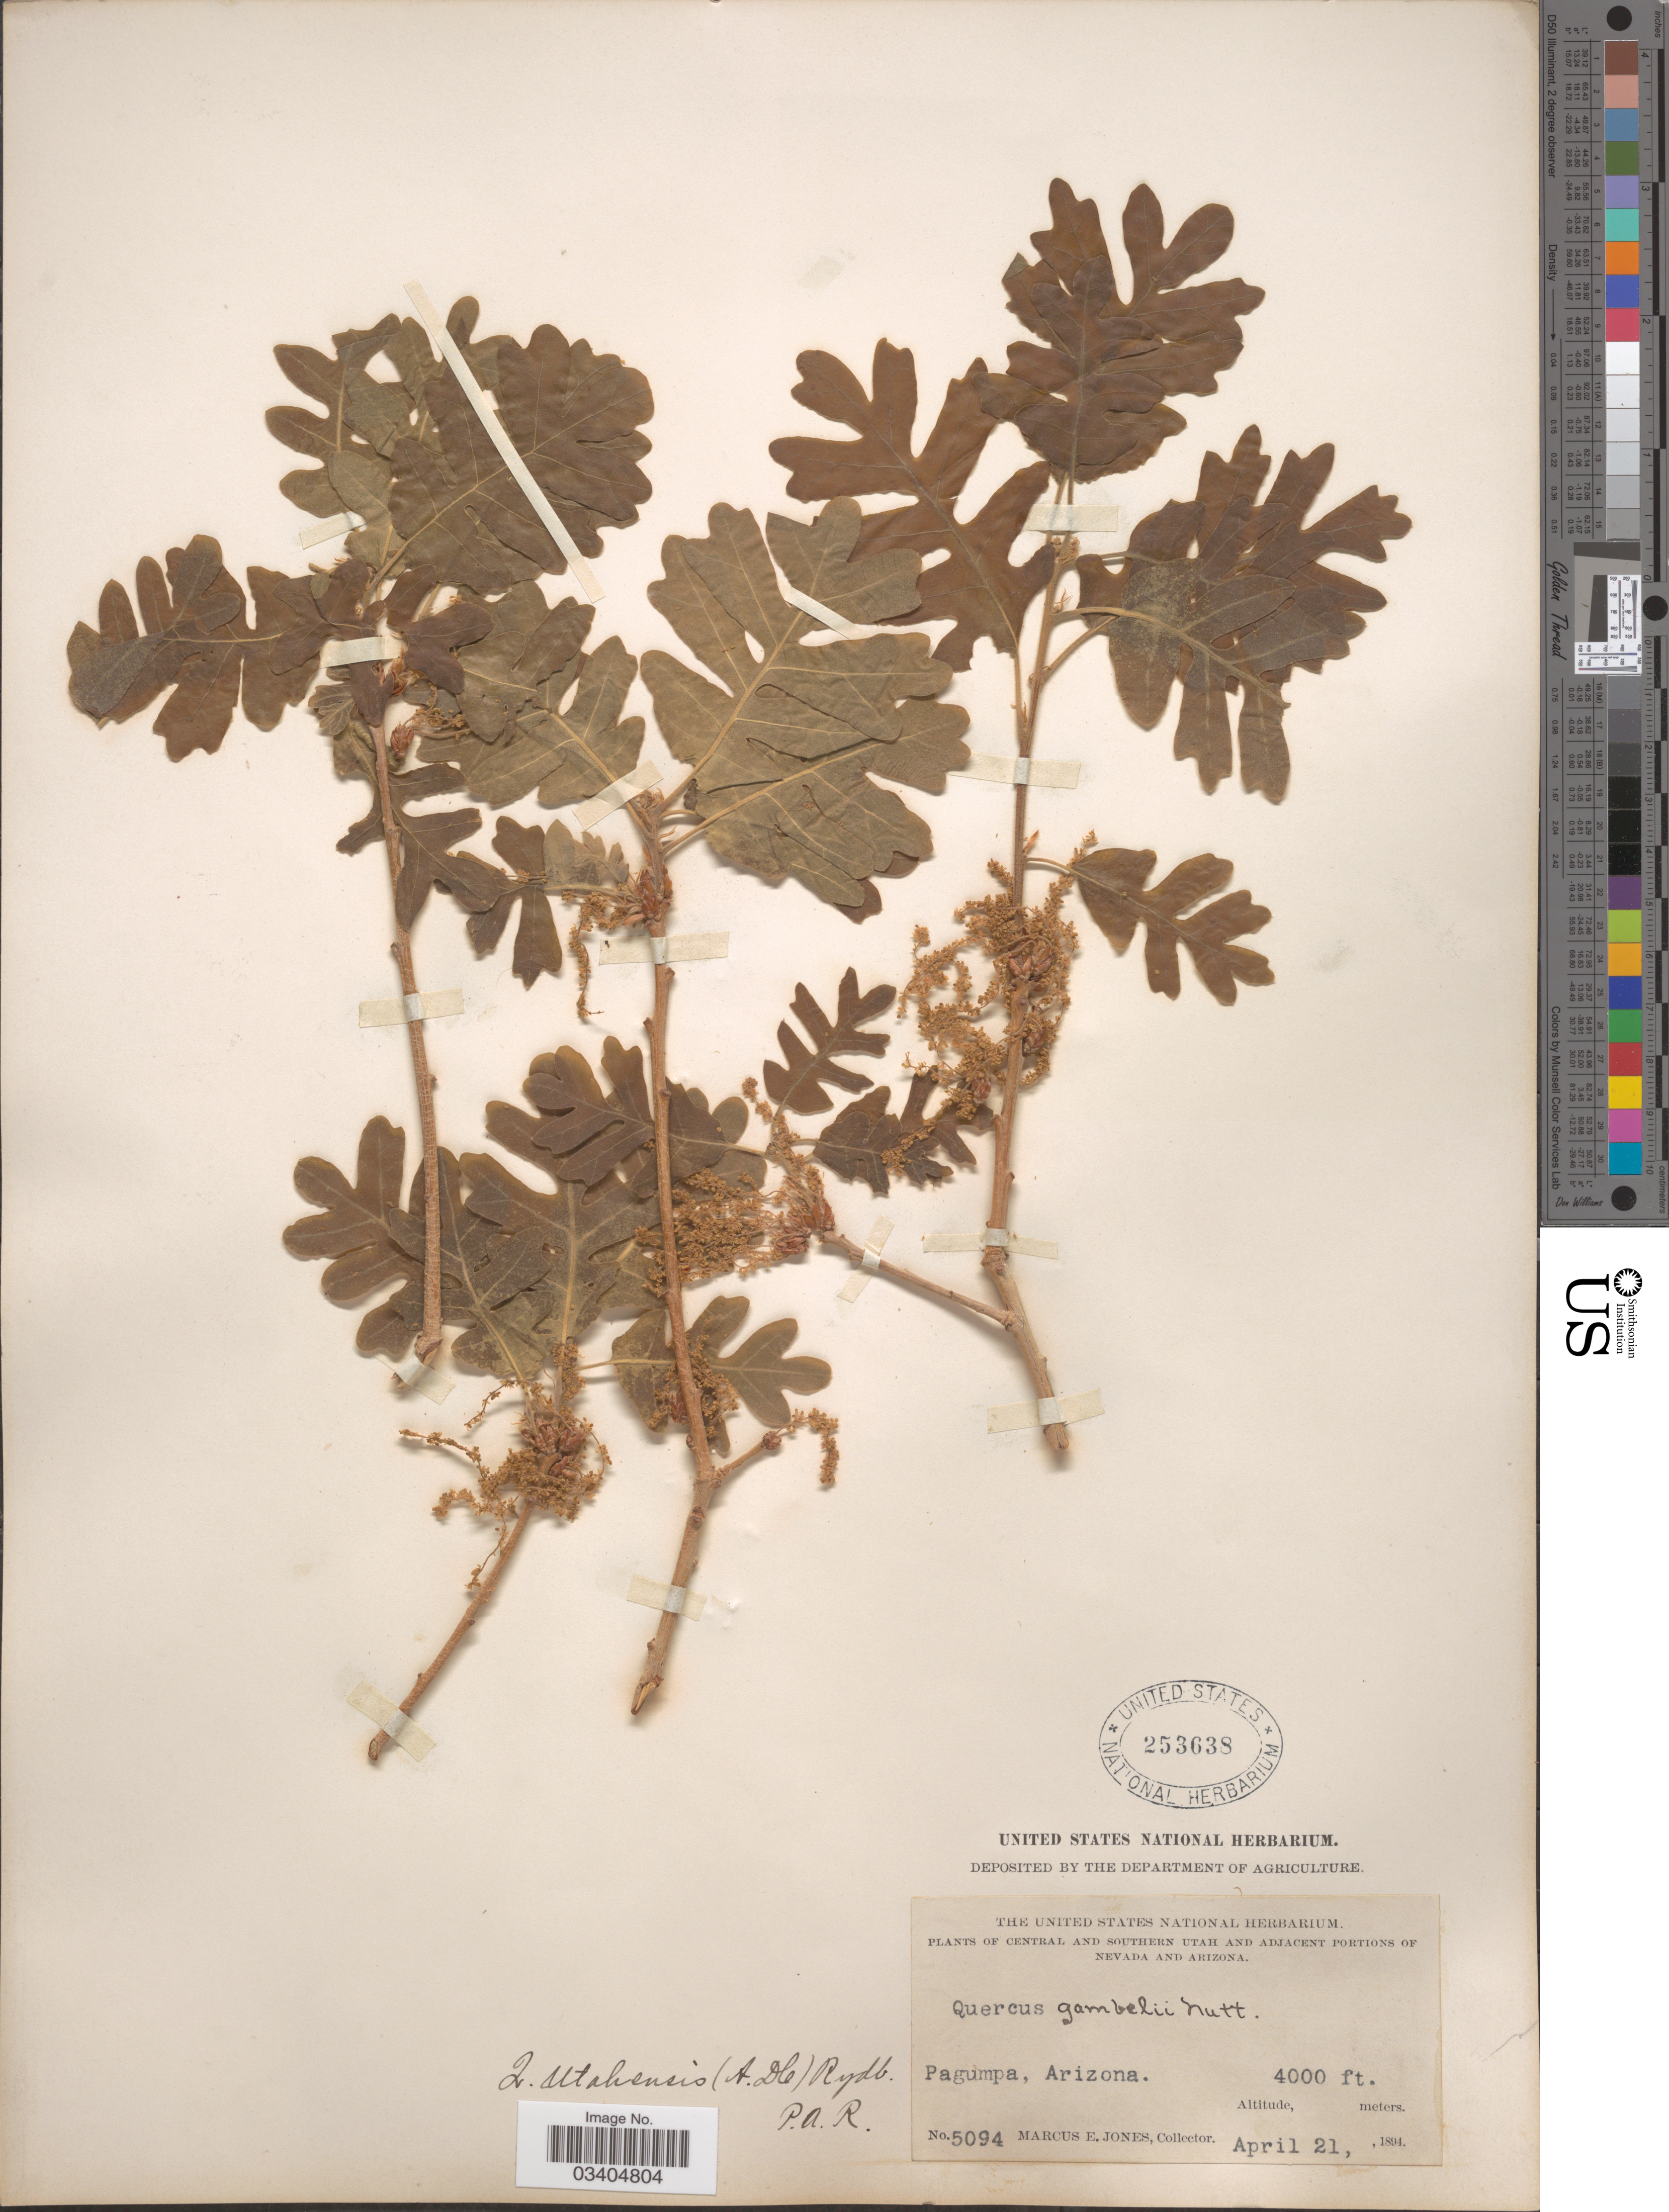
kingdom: Plantae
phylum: Tracheophyta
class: Magnoliopsida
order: Fagales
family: Fagaceae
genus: Quercus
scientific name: Quercus gambelii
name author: Nutt.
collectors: M. E. Jones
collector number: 5094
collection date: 1894-04-21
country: United States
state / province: Arizona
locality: Adjacent portions of Arizona. Pagumpa.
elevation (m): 1219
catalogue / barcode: US 253638